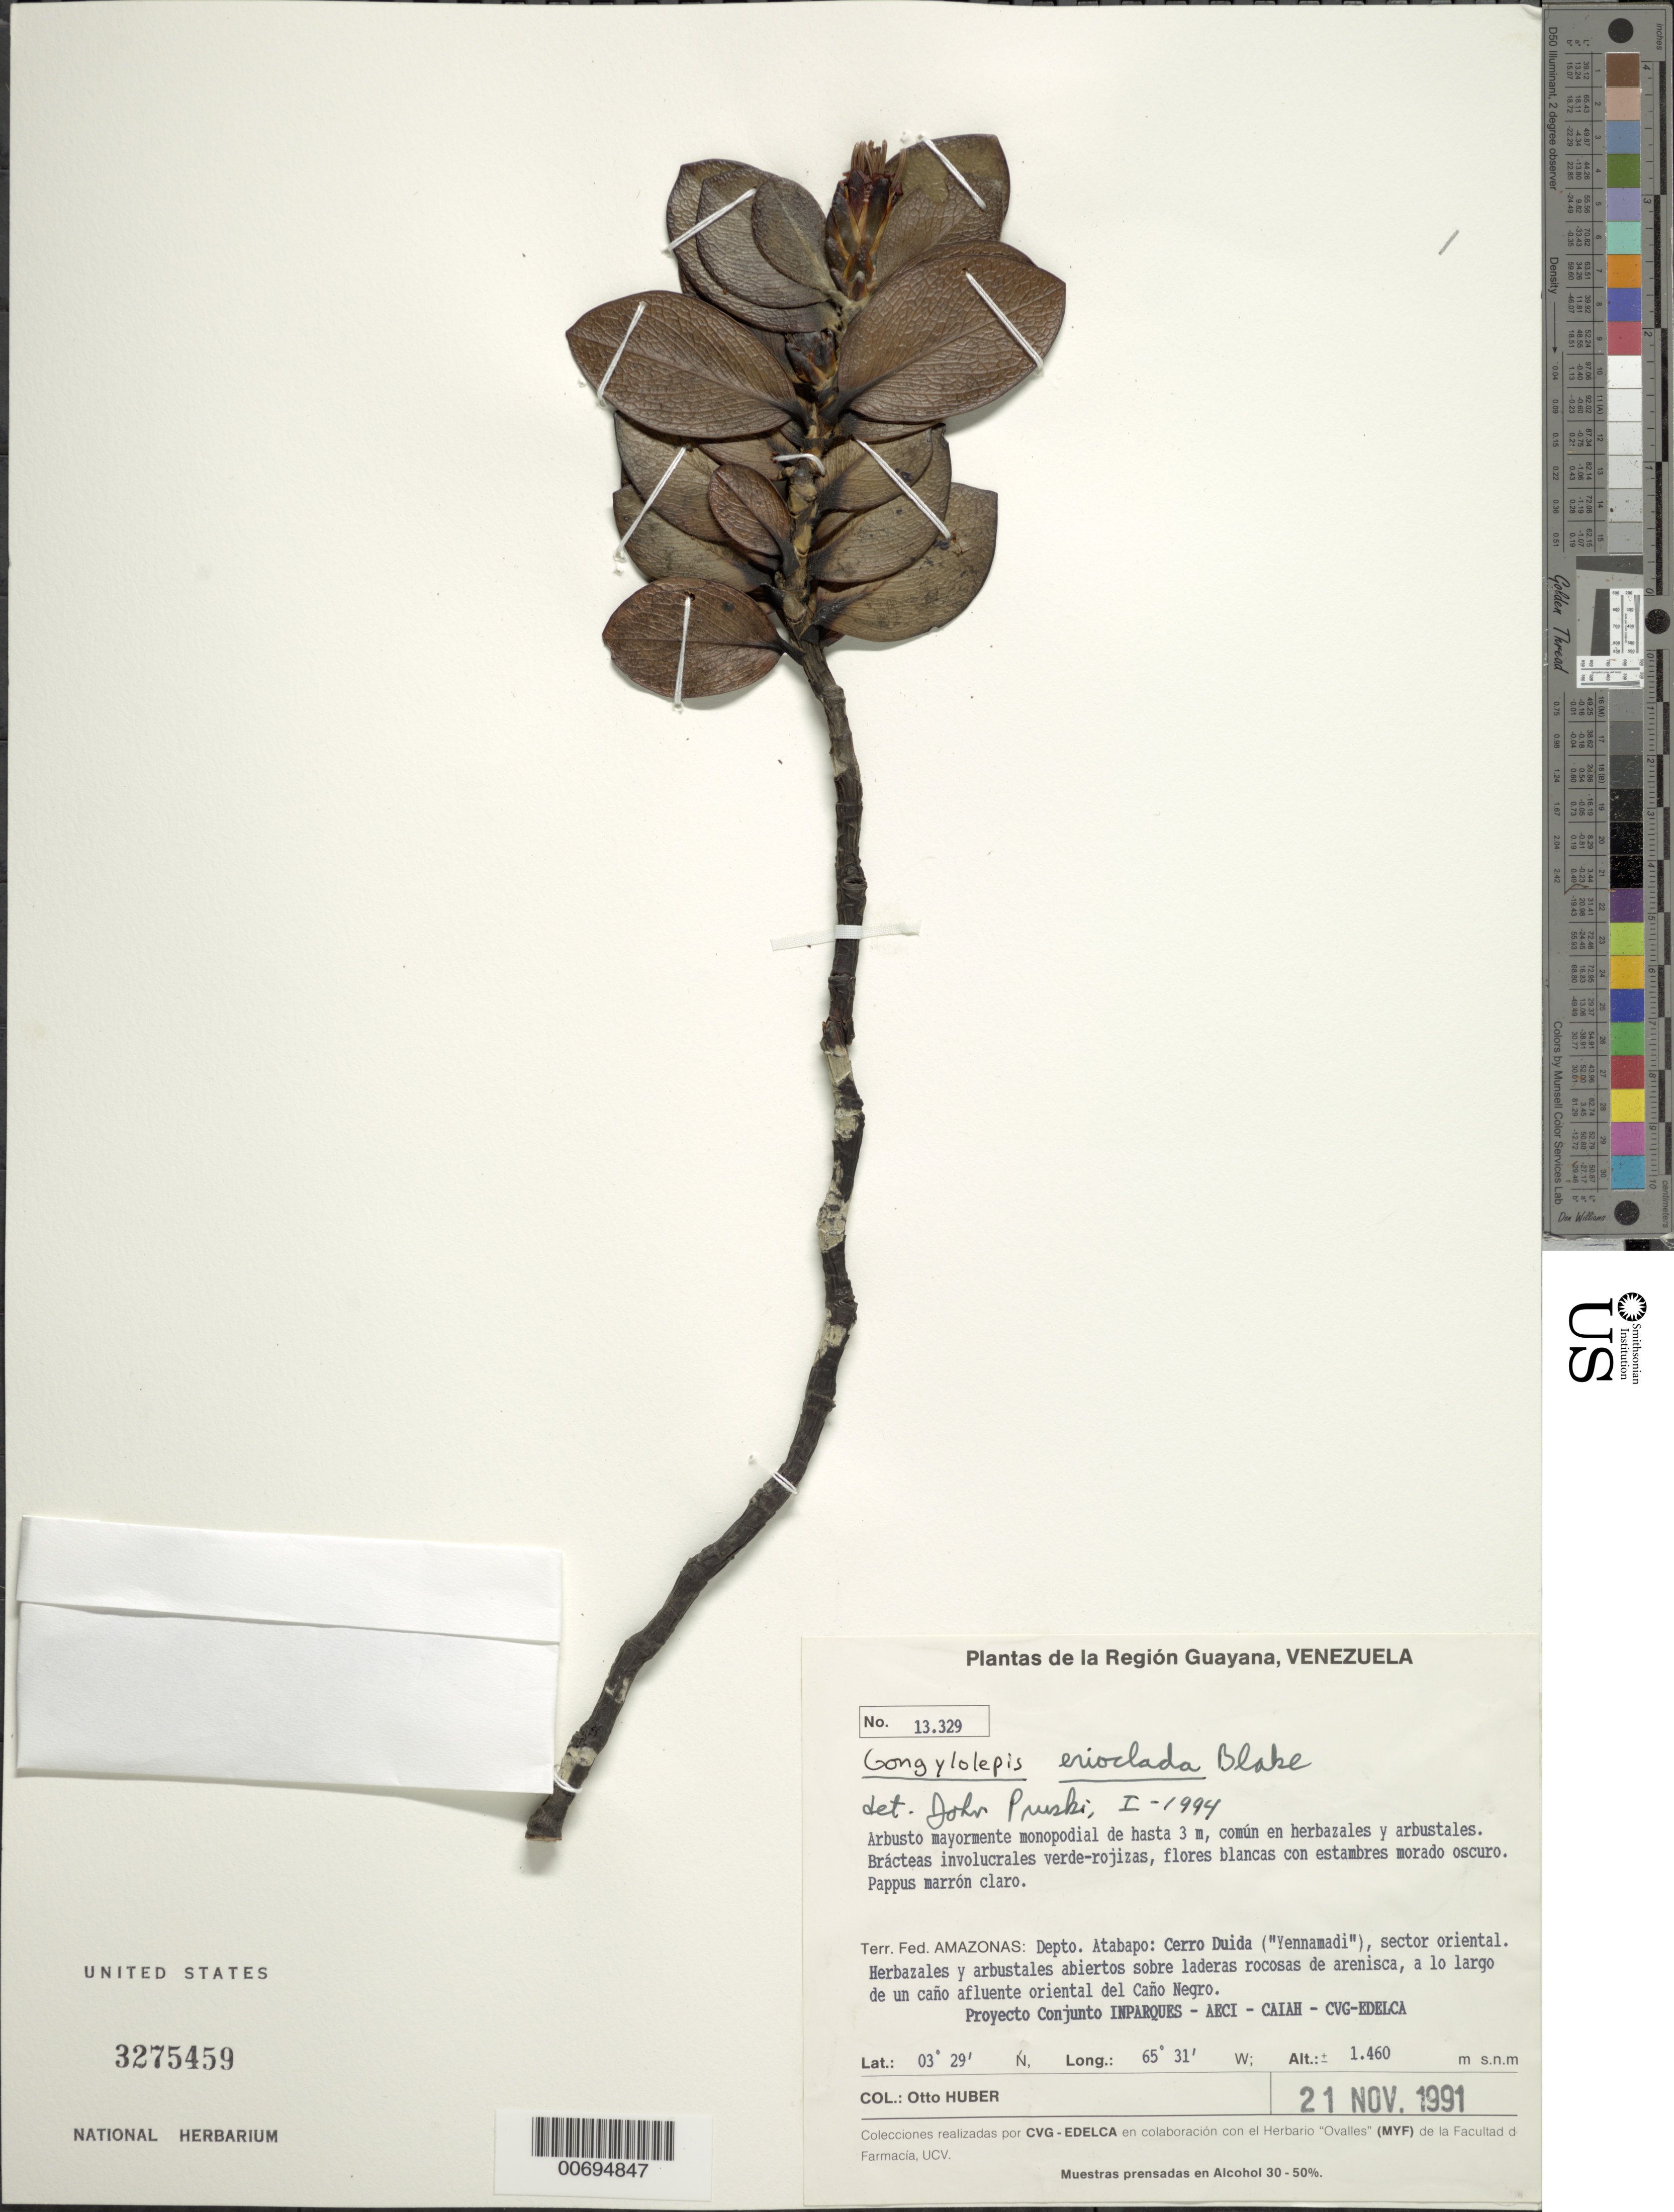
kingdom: Plantae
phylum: Tracheophyta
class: Magnoliopsida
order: Asterales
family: Asteraceae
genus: Gongylolepis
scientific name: Gongylolepis erioclada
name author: S.F. Blake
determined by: Pruski, J. F.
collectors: O. Huber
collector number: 13329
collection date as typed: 21-Nov-91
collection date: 1991-11-21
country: Venezuela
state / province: Amazonas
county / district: Atabapo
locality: Cerro Duida, E del Caño Negro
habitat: Herbazales y arbustales abiertos sobre laderas rocosas de arenisca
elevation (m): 1460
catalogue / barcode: US 3275459